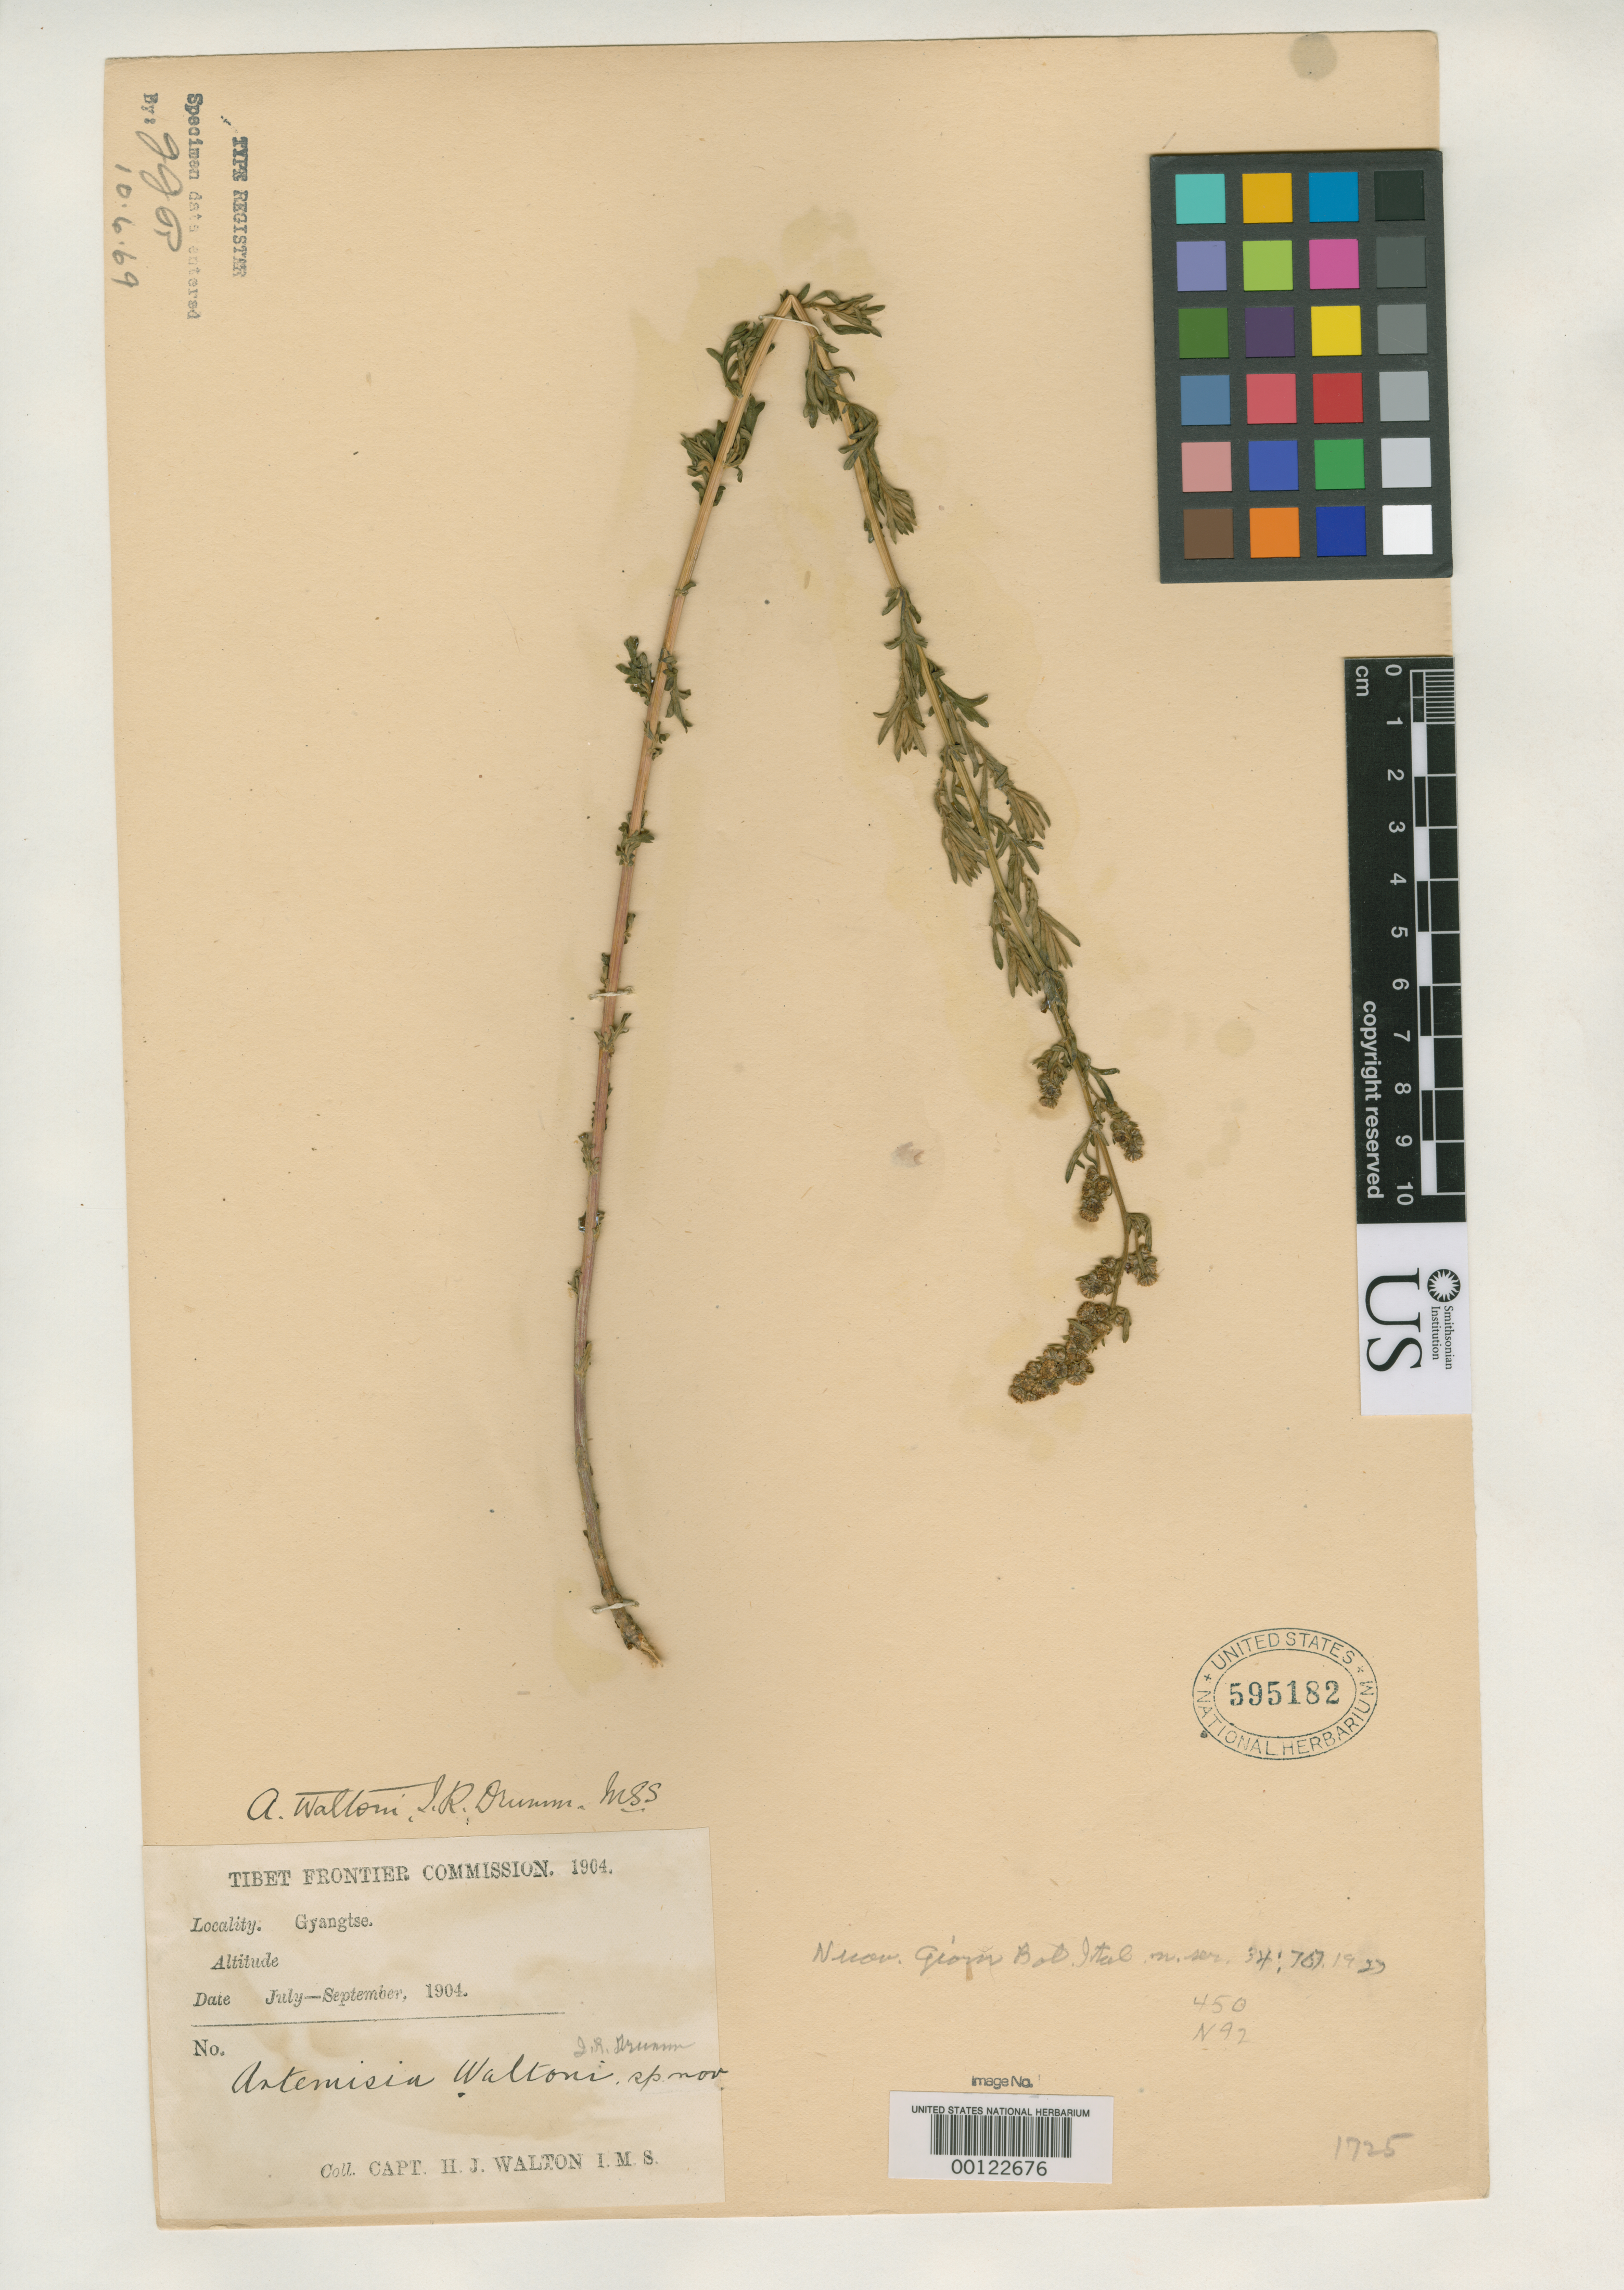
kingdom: Plantae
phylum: Tracheophyta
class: Magnoliopsida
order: Asterales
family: Asteraceae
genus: Artemisia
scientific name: Artemisia waltonii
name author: J.R. Drumm in Pampanini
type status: Type Collection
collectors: H. Walton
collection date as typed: Sep 1904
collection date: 1904-09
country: China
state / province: Xizang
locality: Gyangtse.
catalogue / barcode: US 595182